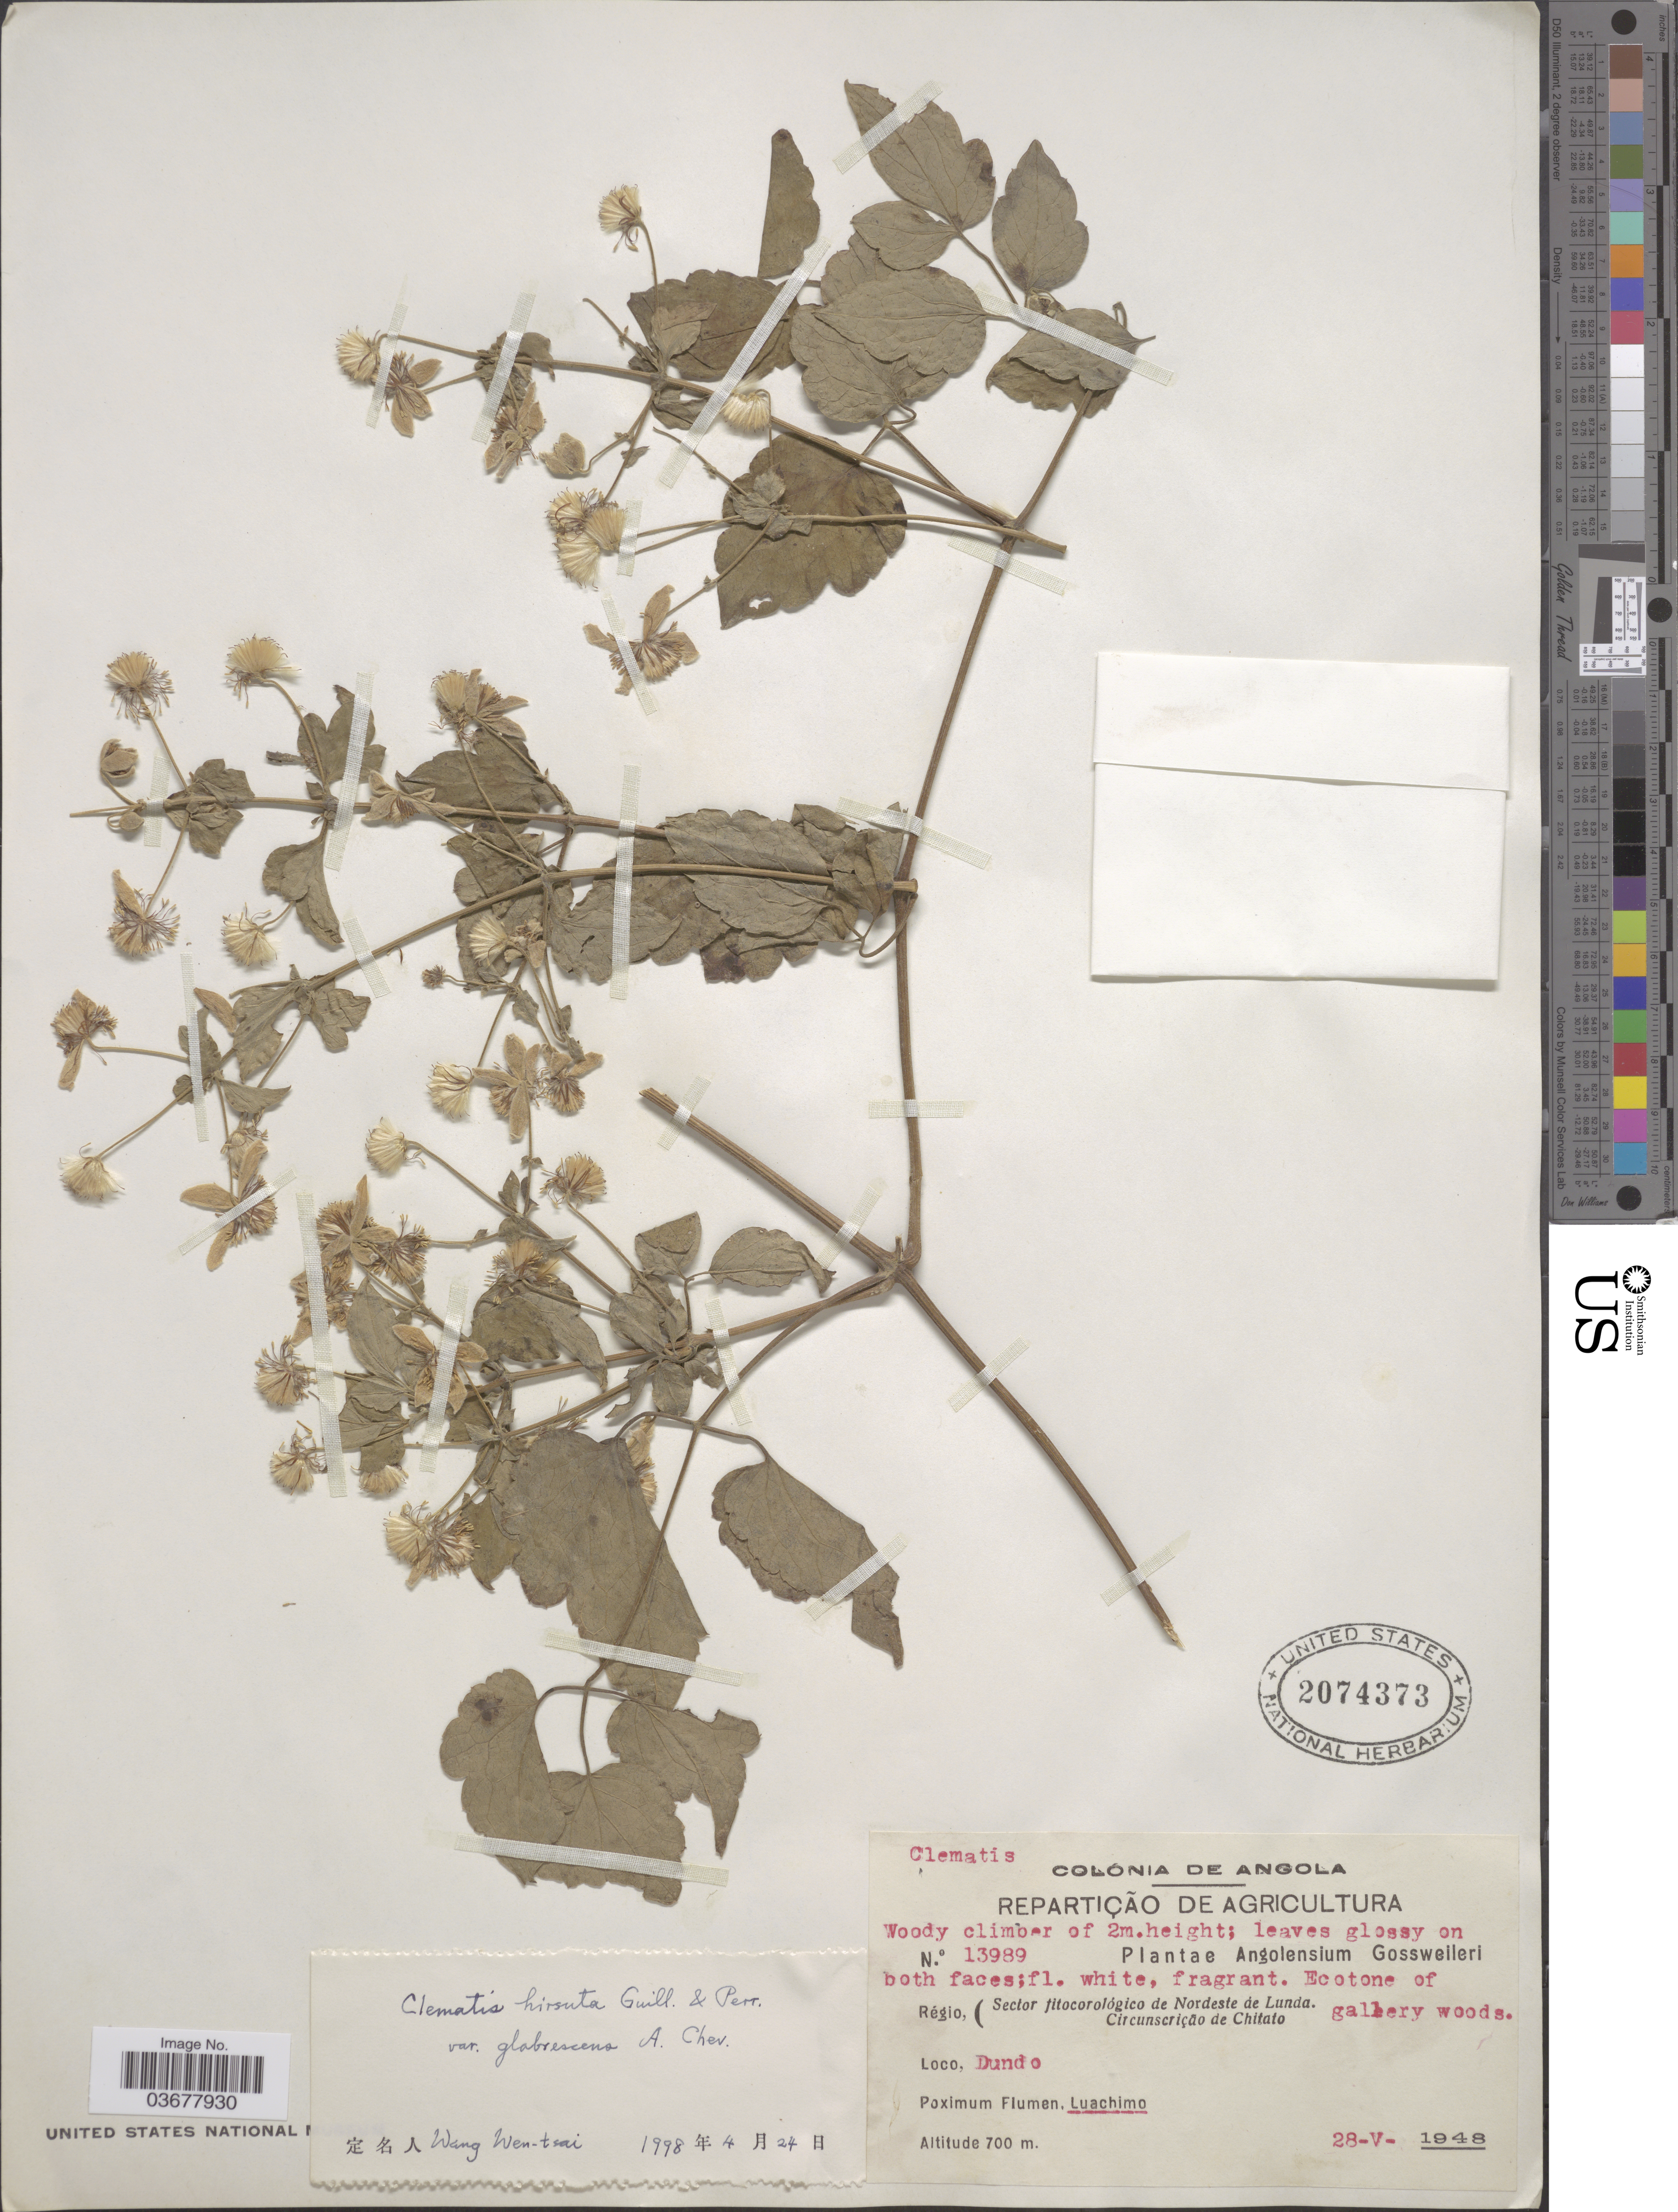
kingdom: Plantae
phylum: Tracheophyta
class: Magnoliopsida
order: Ranunculales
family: Ranunculaceae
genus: Clematis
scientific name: Clematis hirsuta var. glabrescens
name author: A. Chev.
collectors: -. Gossweiler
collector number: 13989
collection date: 1948-05-28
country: Angola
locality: Régio, (Sector fitocorológico de Nordeste de Lunda. Circunscrição de Chitato. Loco, Dundo. Poximum Flumen, Luachimo.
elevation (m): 700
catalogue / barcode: US 2074373